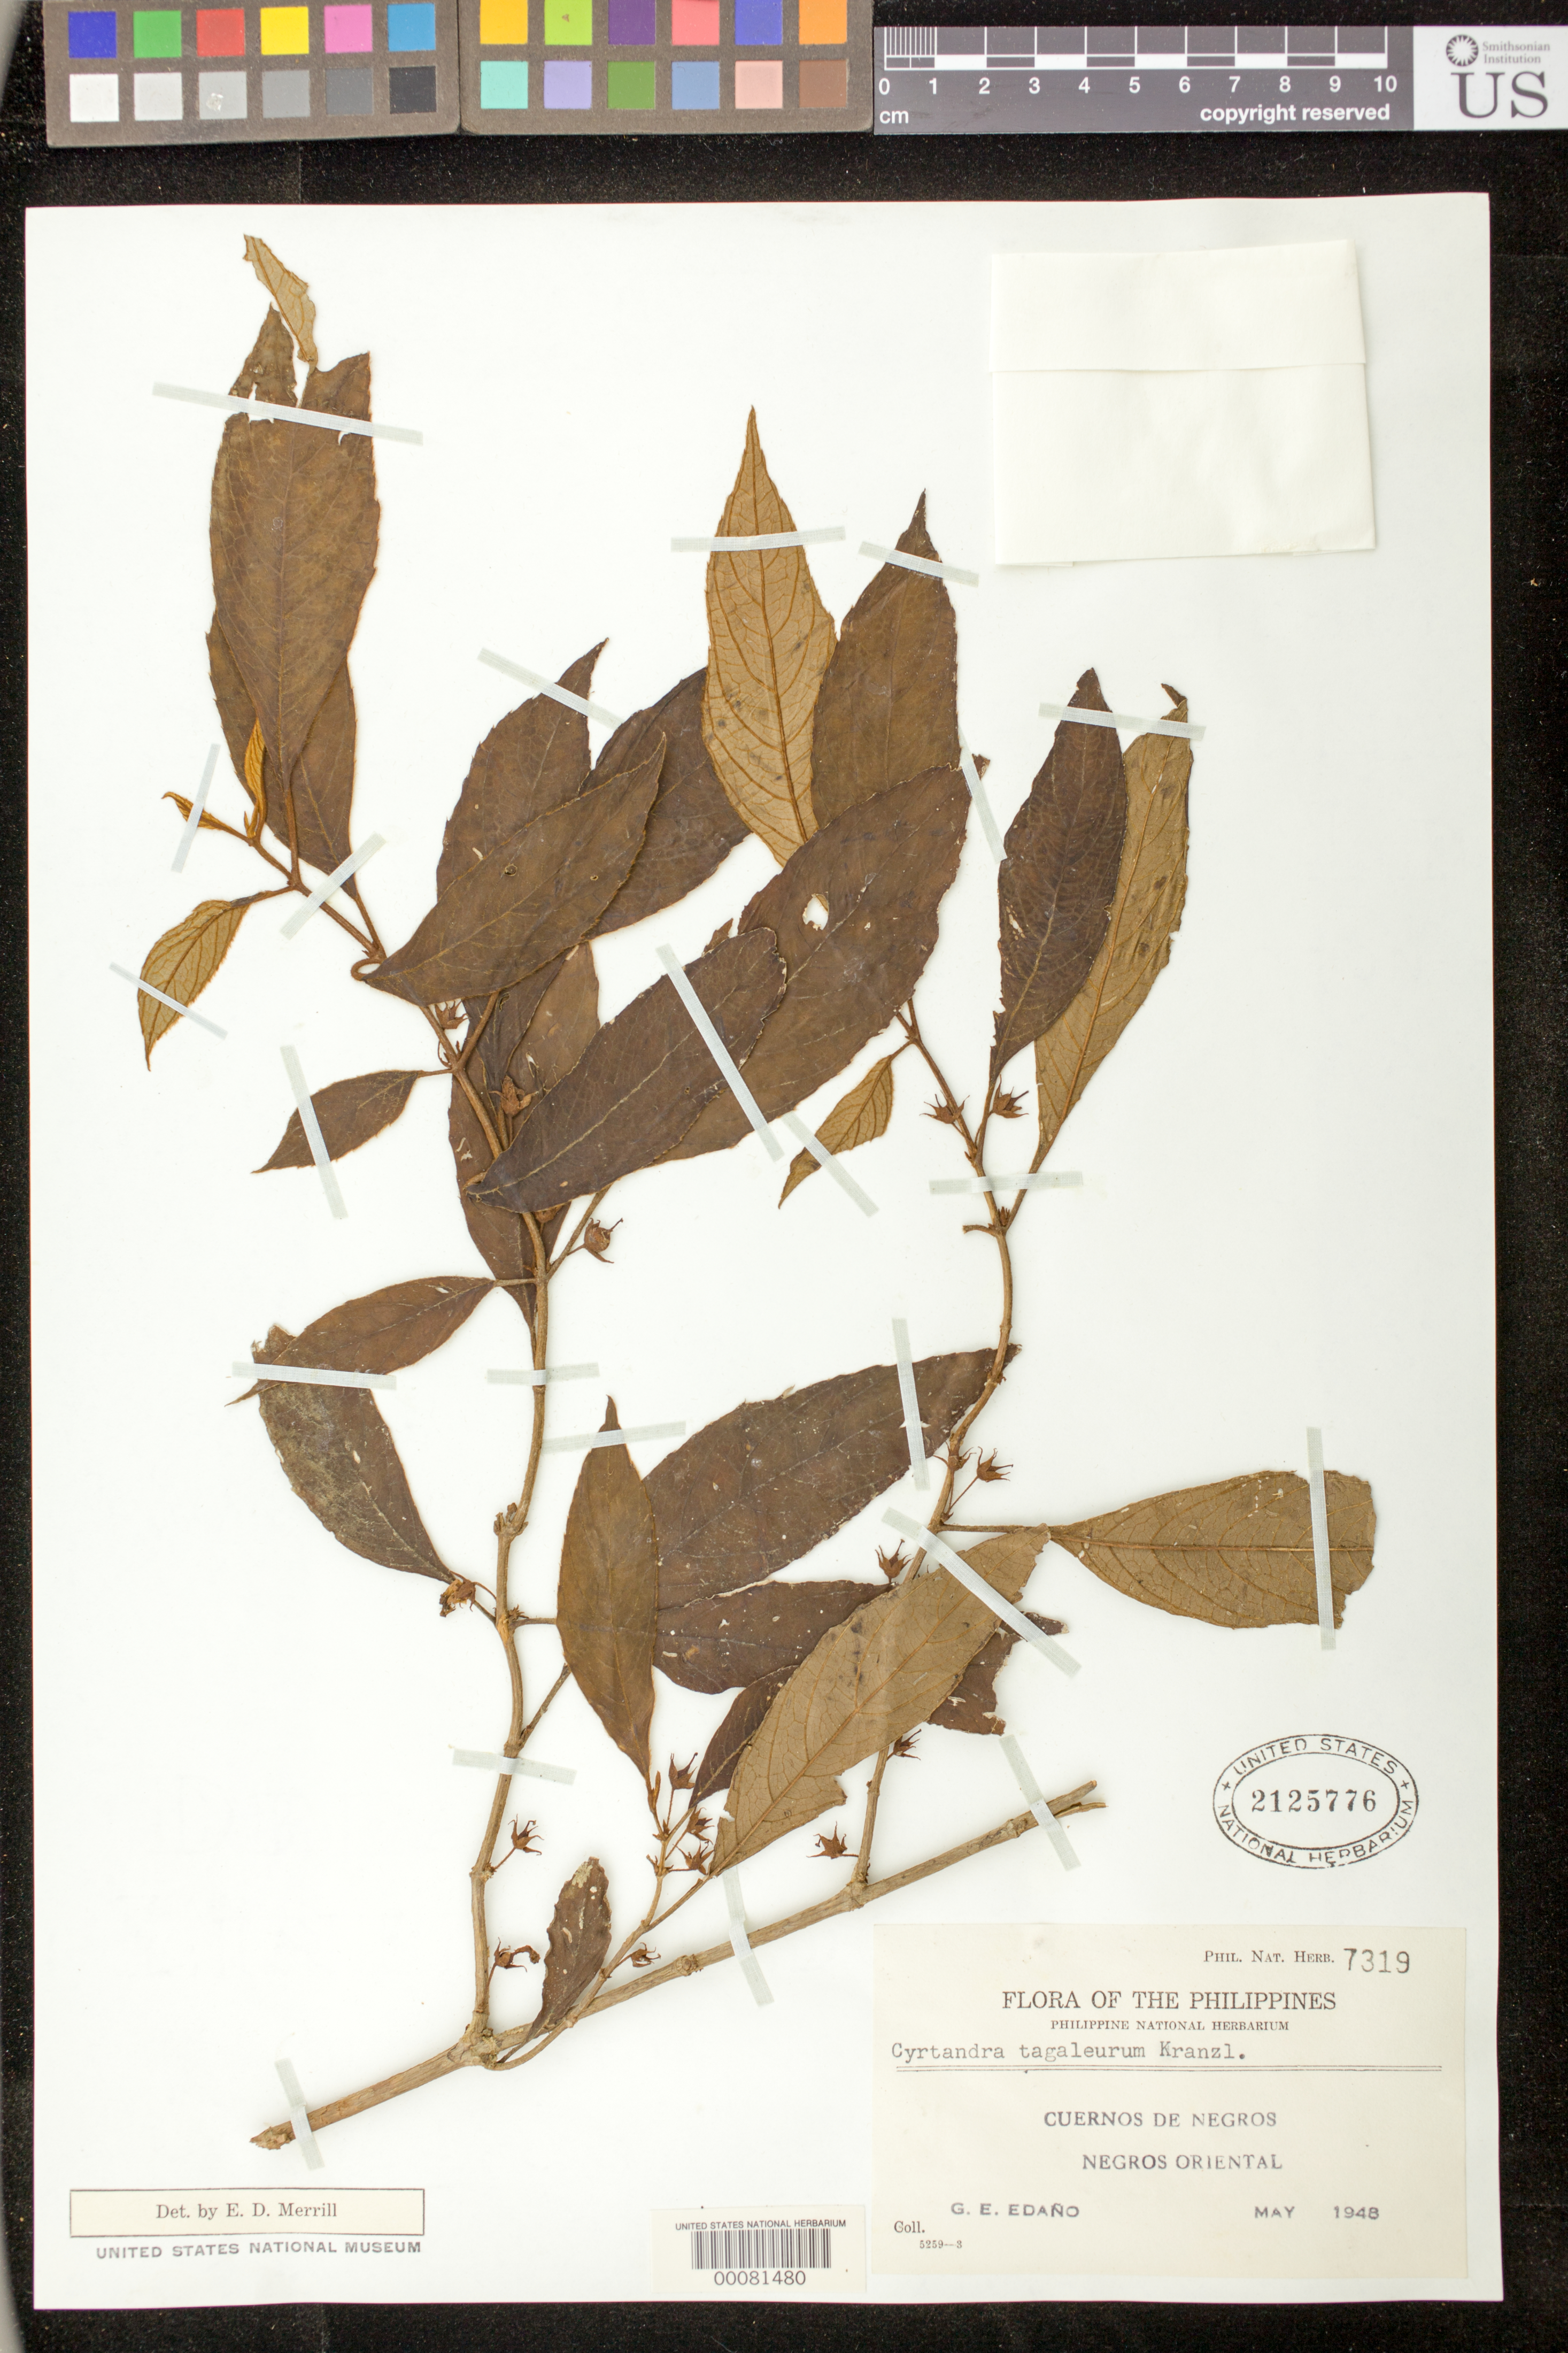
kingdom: Plantae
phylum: Tracheophyta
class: Magnoliopsida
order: Lamiales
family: Gesneriaceae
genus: Cyrtandra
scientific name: Cyrtandra tagaleurium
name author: Kraenzl.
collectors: G. E. Edaño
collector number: Phi. Nat. Herb. 7319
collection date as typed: May 1948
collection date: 1948-05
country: Philippines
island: Negros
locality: Negros oriental, Cuernos de negros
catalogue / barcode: US 2125776